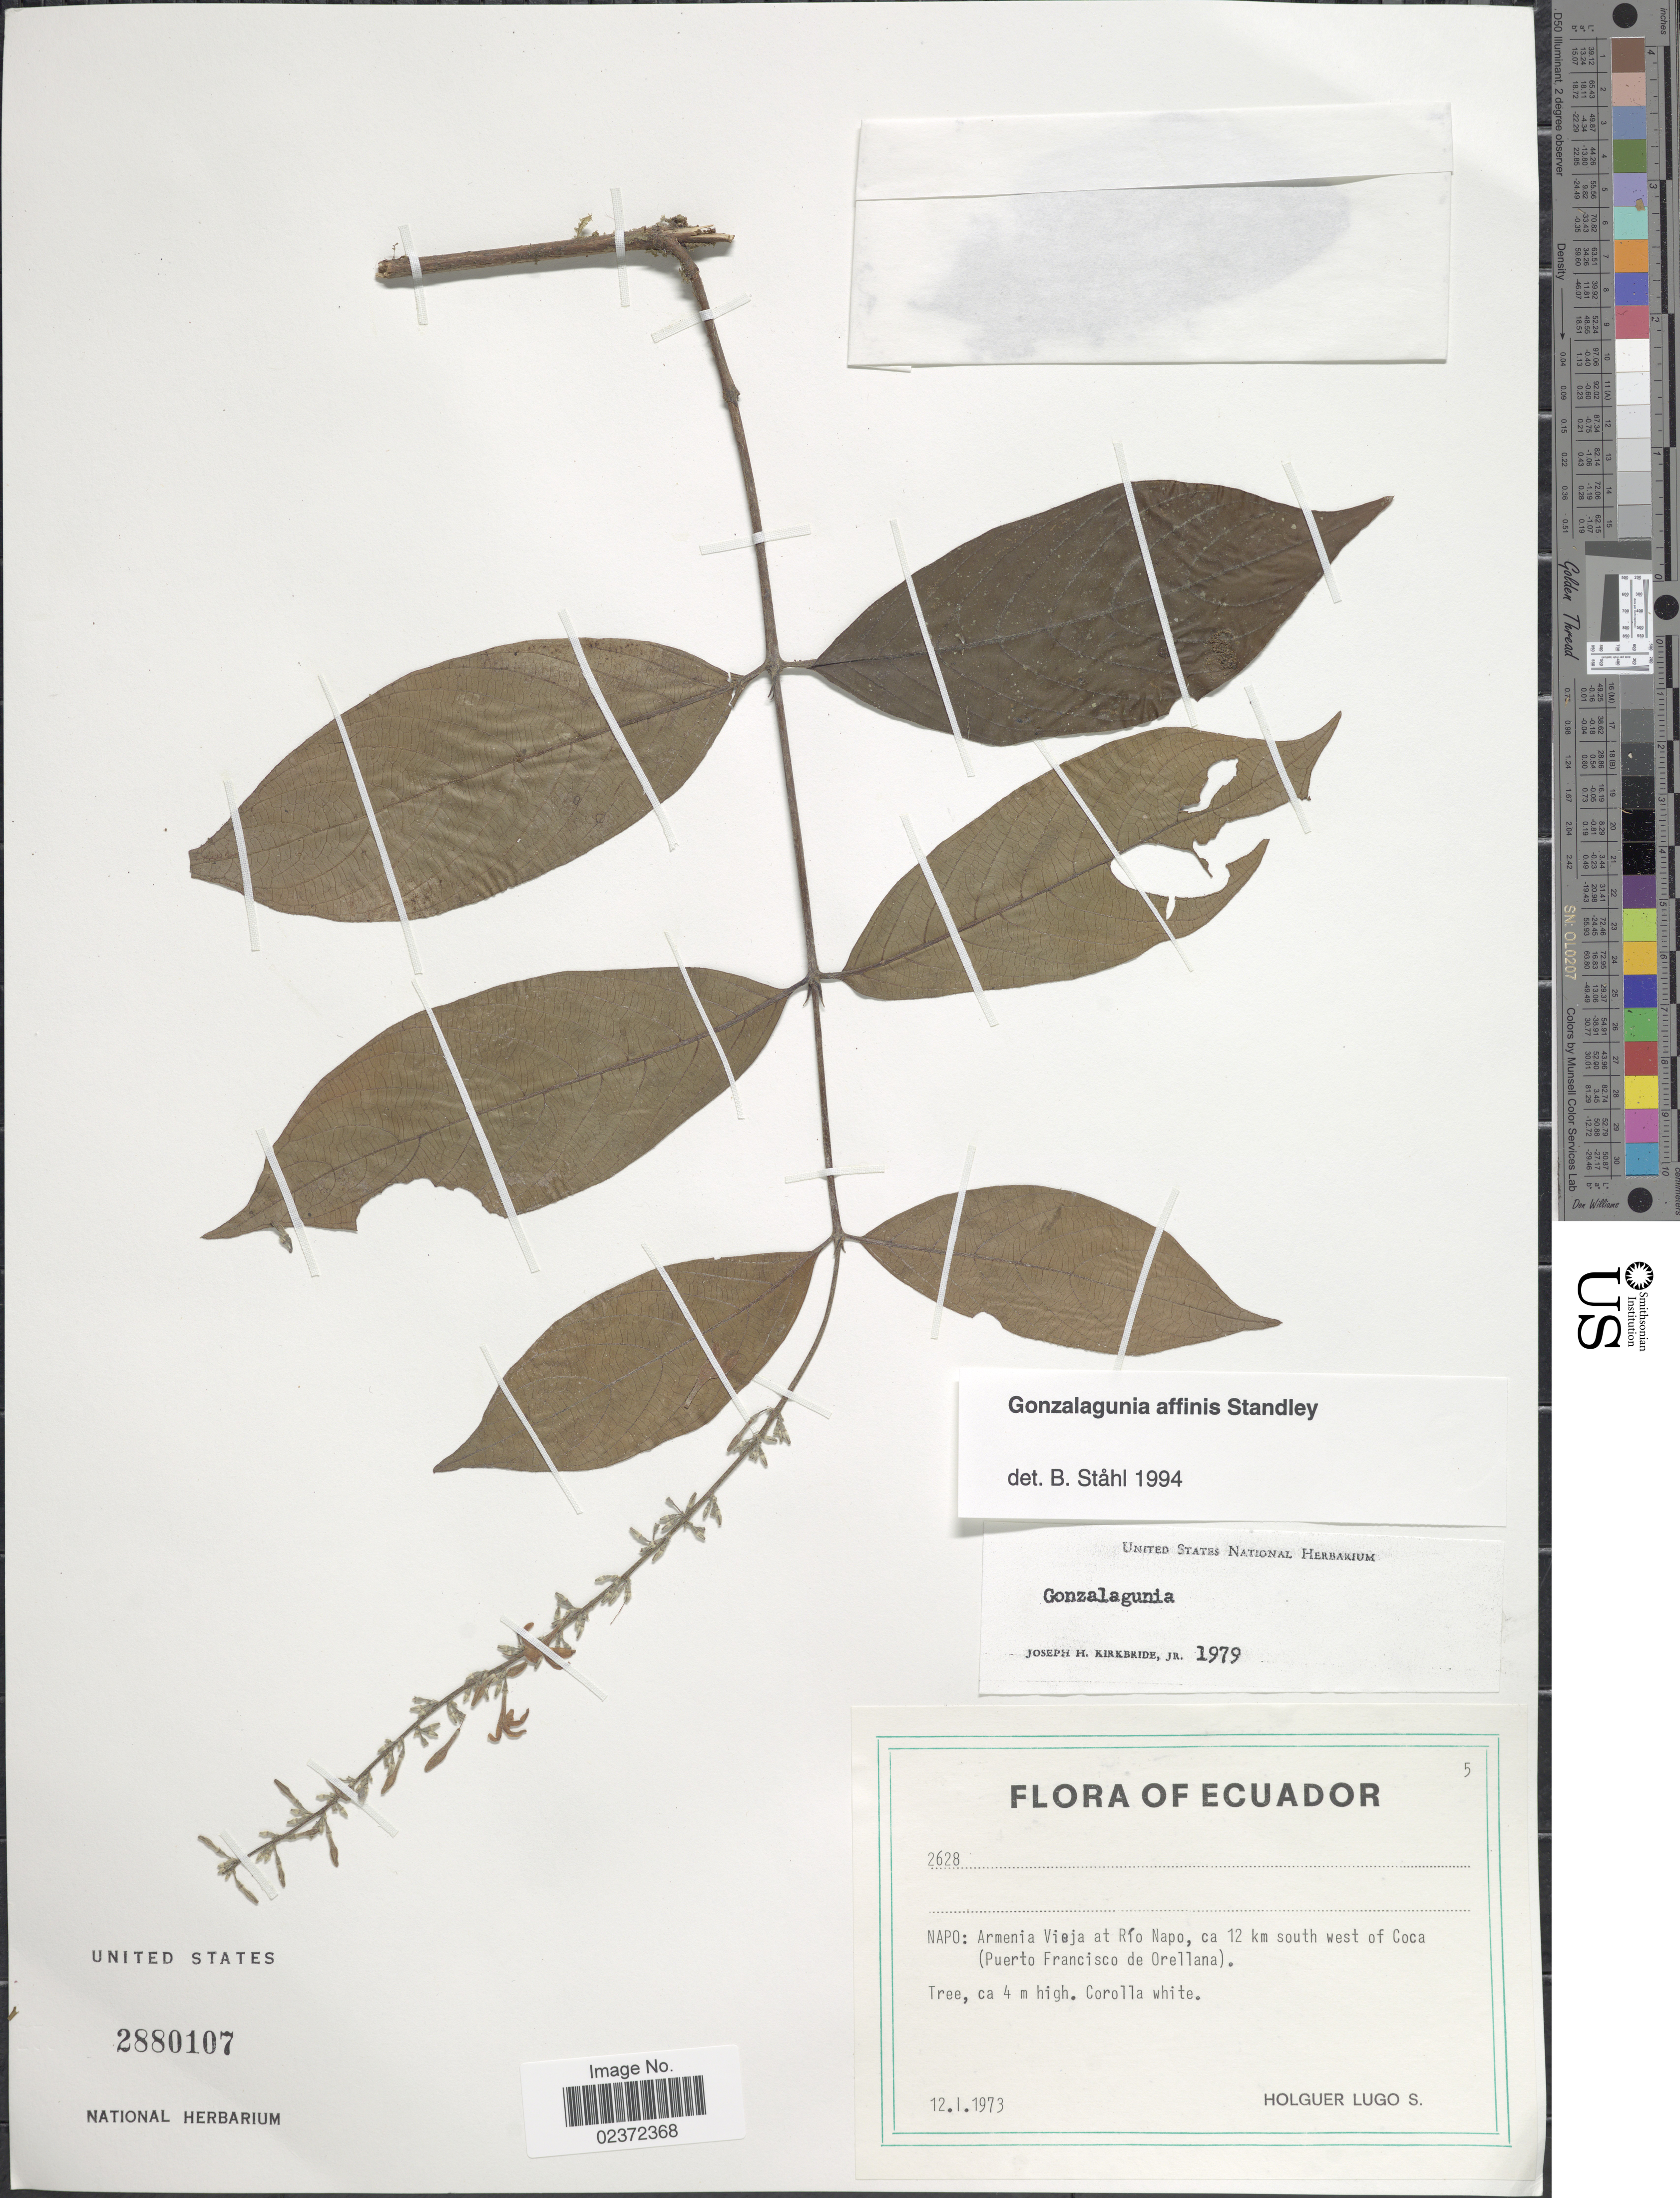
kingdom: Plantae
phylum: Tracheophyta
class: Magnoliopsida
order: Gentianales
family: Rubiaceae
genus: Gonzalagunia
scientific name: Gonzalagunia affinis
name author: Standl. ex Steyerm.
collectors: H. Lugo S.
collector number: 2628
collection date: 1973-01-12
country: Ecuador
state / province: Napo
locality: Armenia Vieja at Río Napo, ca. 12 km south west of Coca (Puerto Francisco de Orellana)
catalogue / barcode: US 2880107